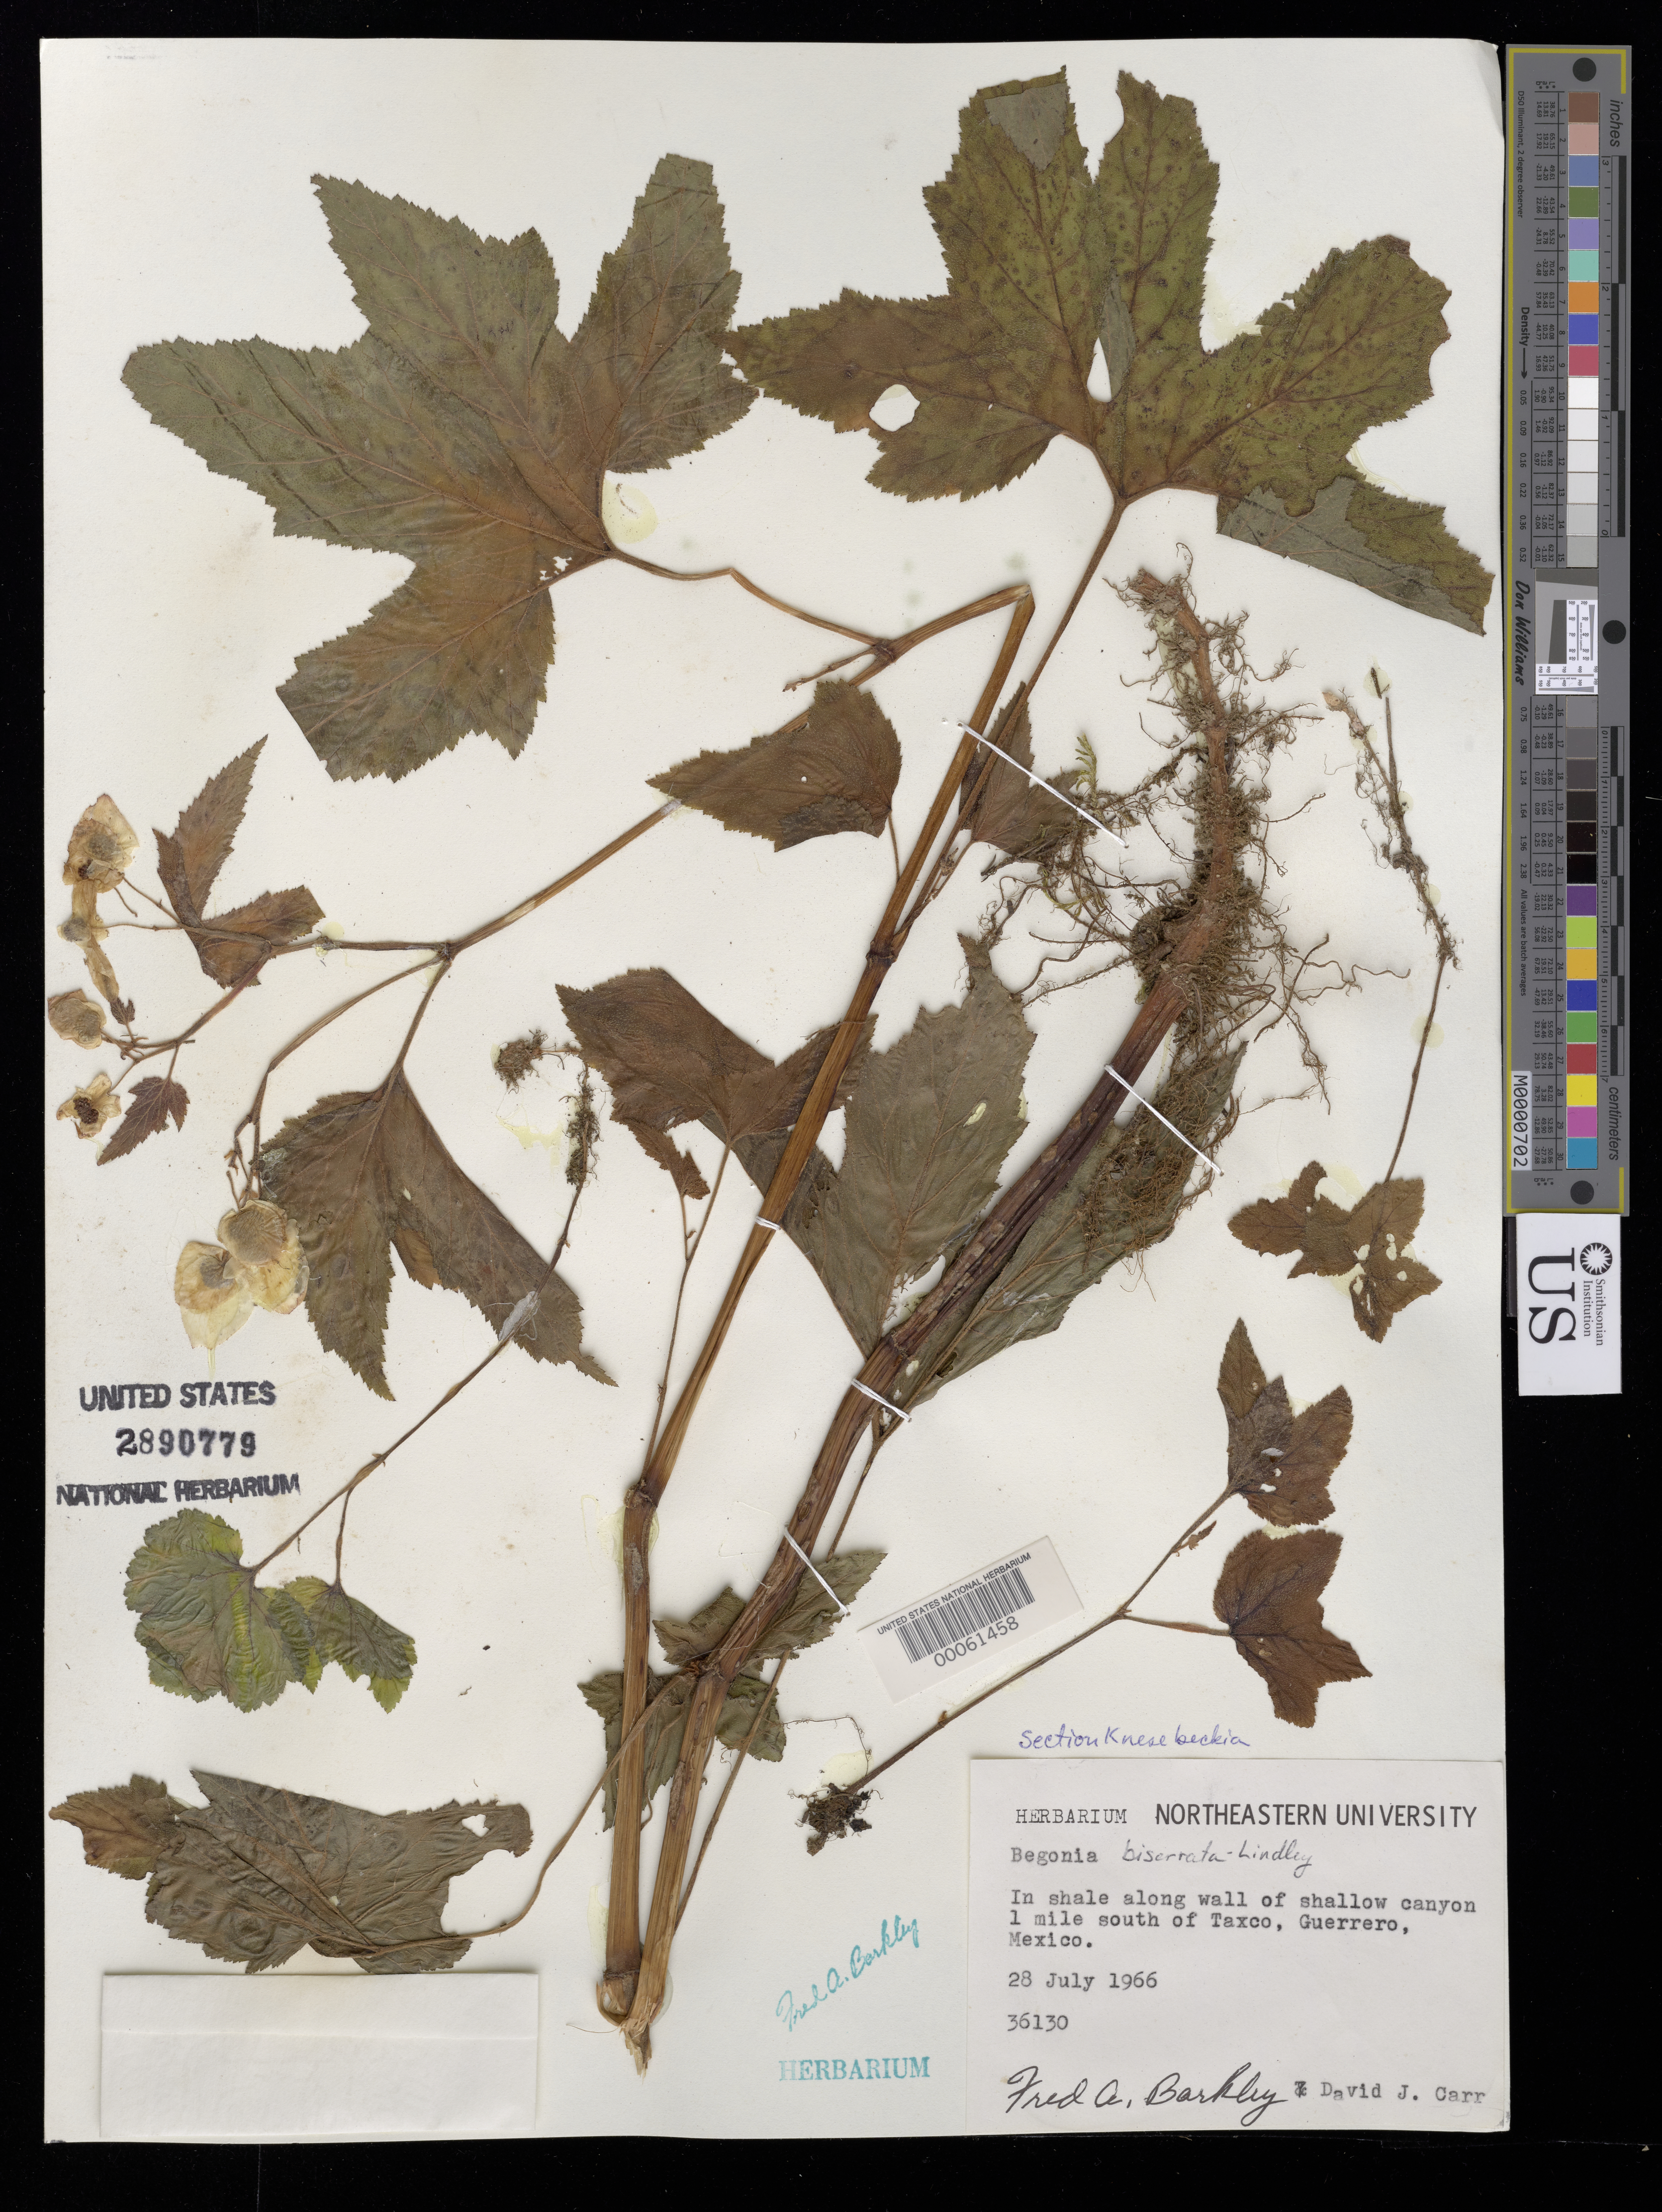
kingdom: Plantae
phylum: Tracheophyta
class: Magnoliopsida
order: Cucurbitales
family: Begoniaceae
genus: Begonia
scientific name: Begonia biserrata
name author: Lindl.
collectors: F. A. Barkley & D. J. Carr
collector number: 36130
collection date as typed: Jul 1966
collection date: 1966-07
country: Mexico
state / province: Guerrero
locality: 1 mi S of Taxco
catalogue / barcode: US 2890779